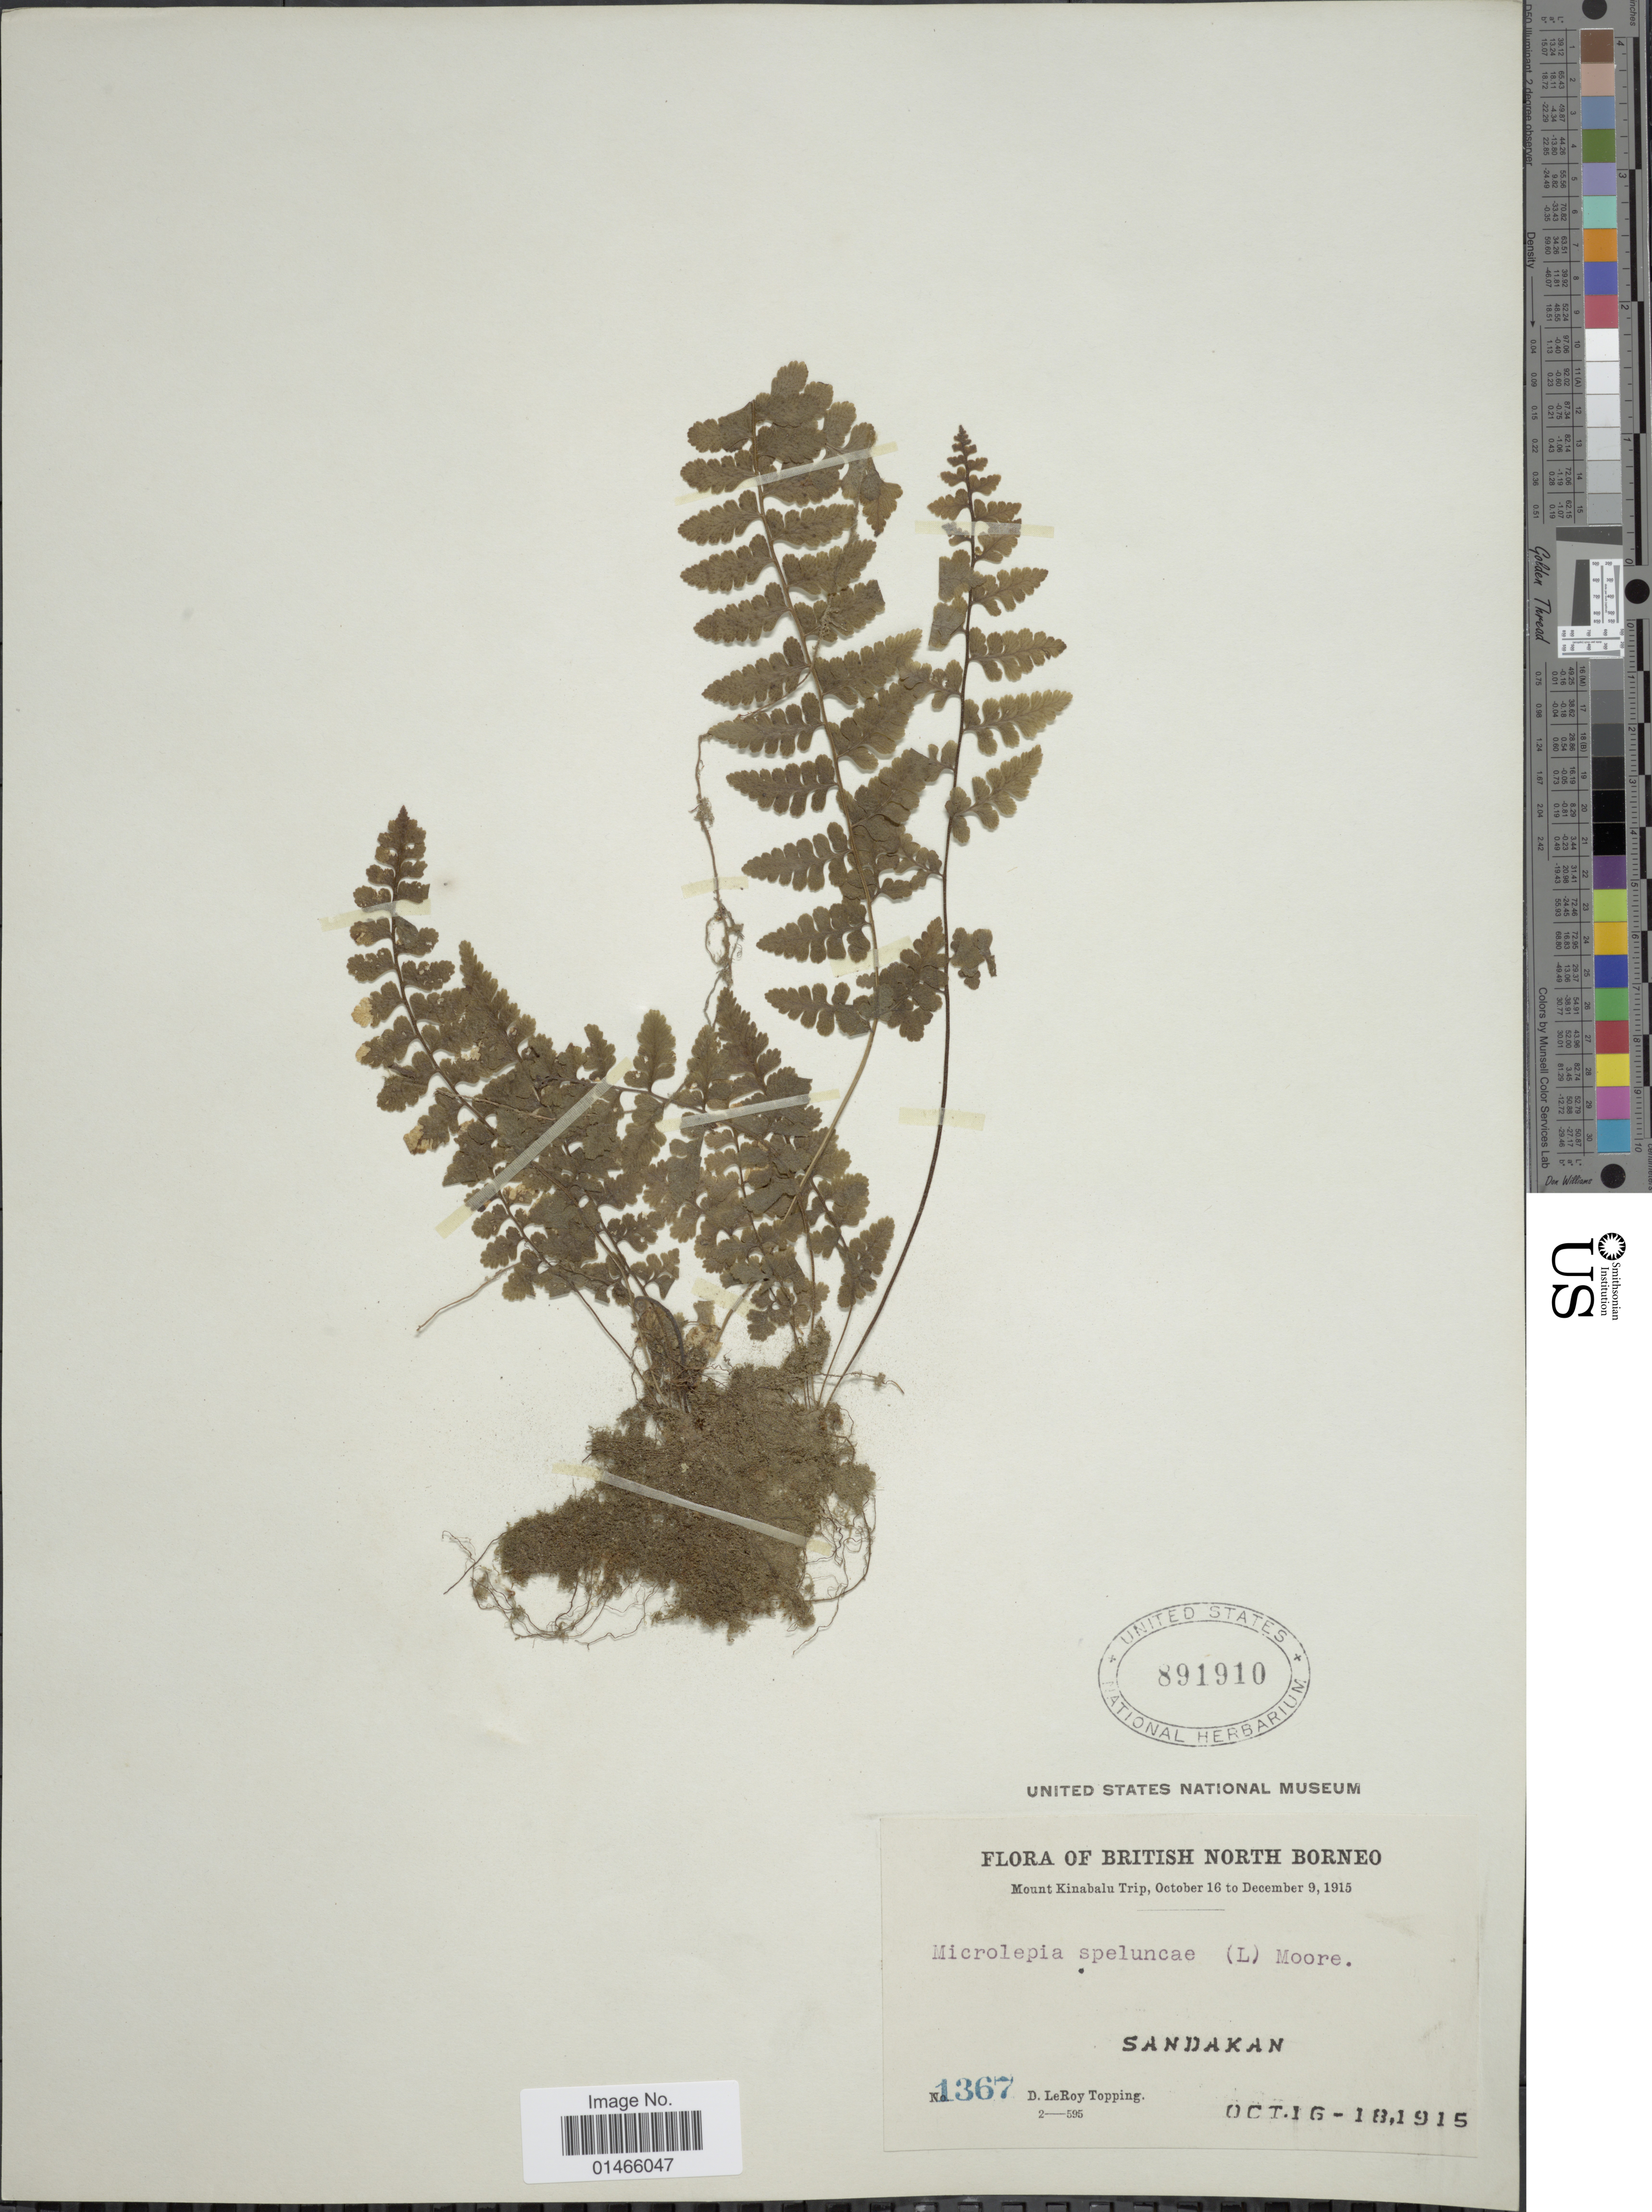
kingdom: Plantae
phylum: Tracheophyta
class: Polypodiopsida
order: Polypodiales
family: Dennstaedtiaceae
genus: Microlepia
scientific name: Microlepia pilosiuscula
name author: (Sm.) C.V. Morton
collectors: D. L. Topping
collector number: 1367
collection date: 1915-10-16/1915-10-18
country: Malaysia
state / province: Sabah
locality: British North Borneo, Sandakan, Mount Kinabalu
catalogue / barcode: US 891910